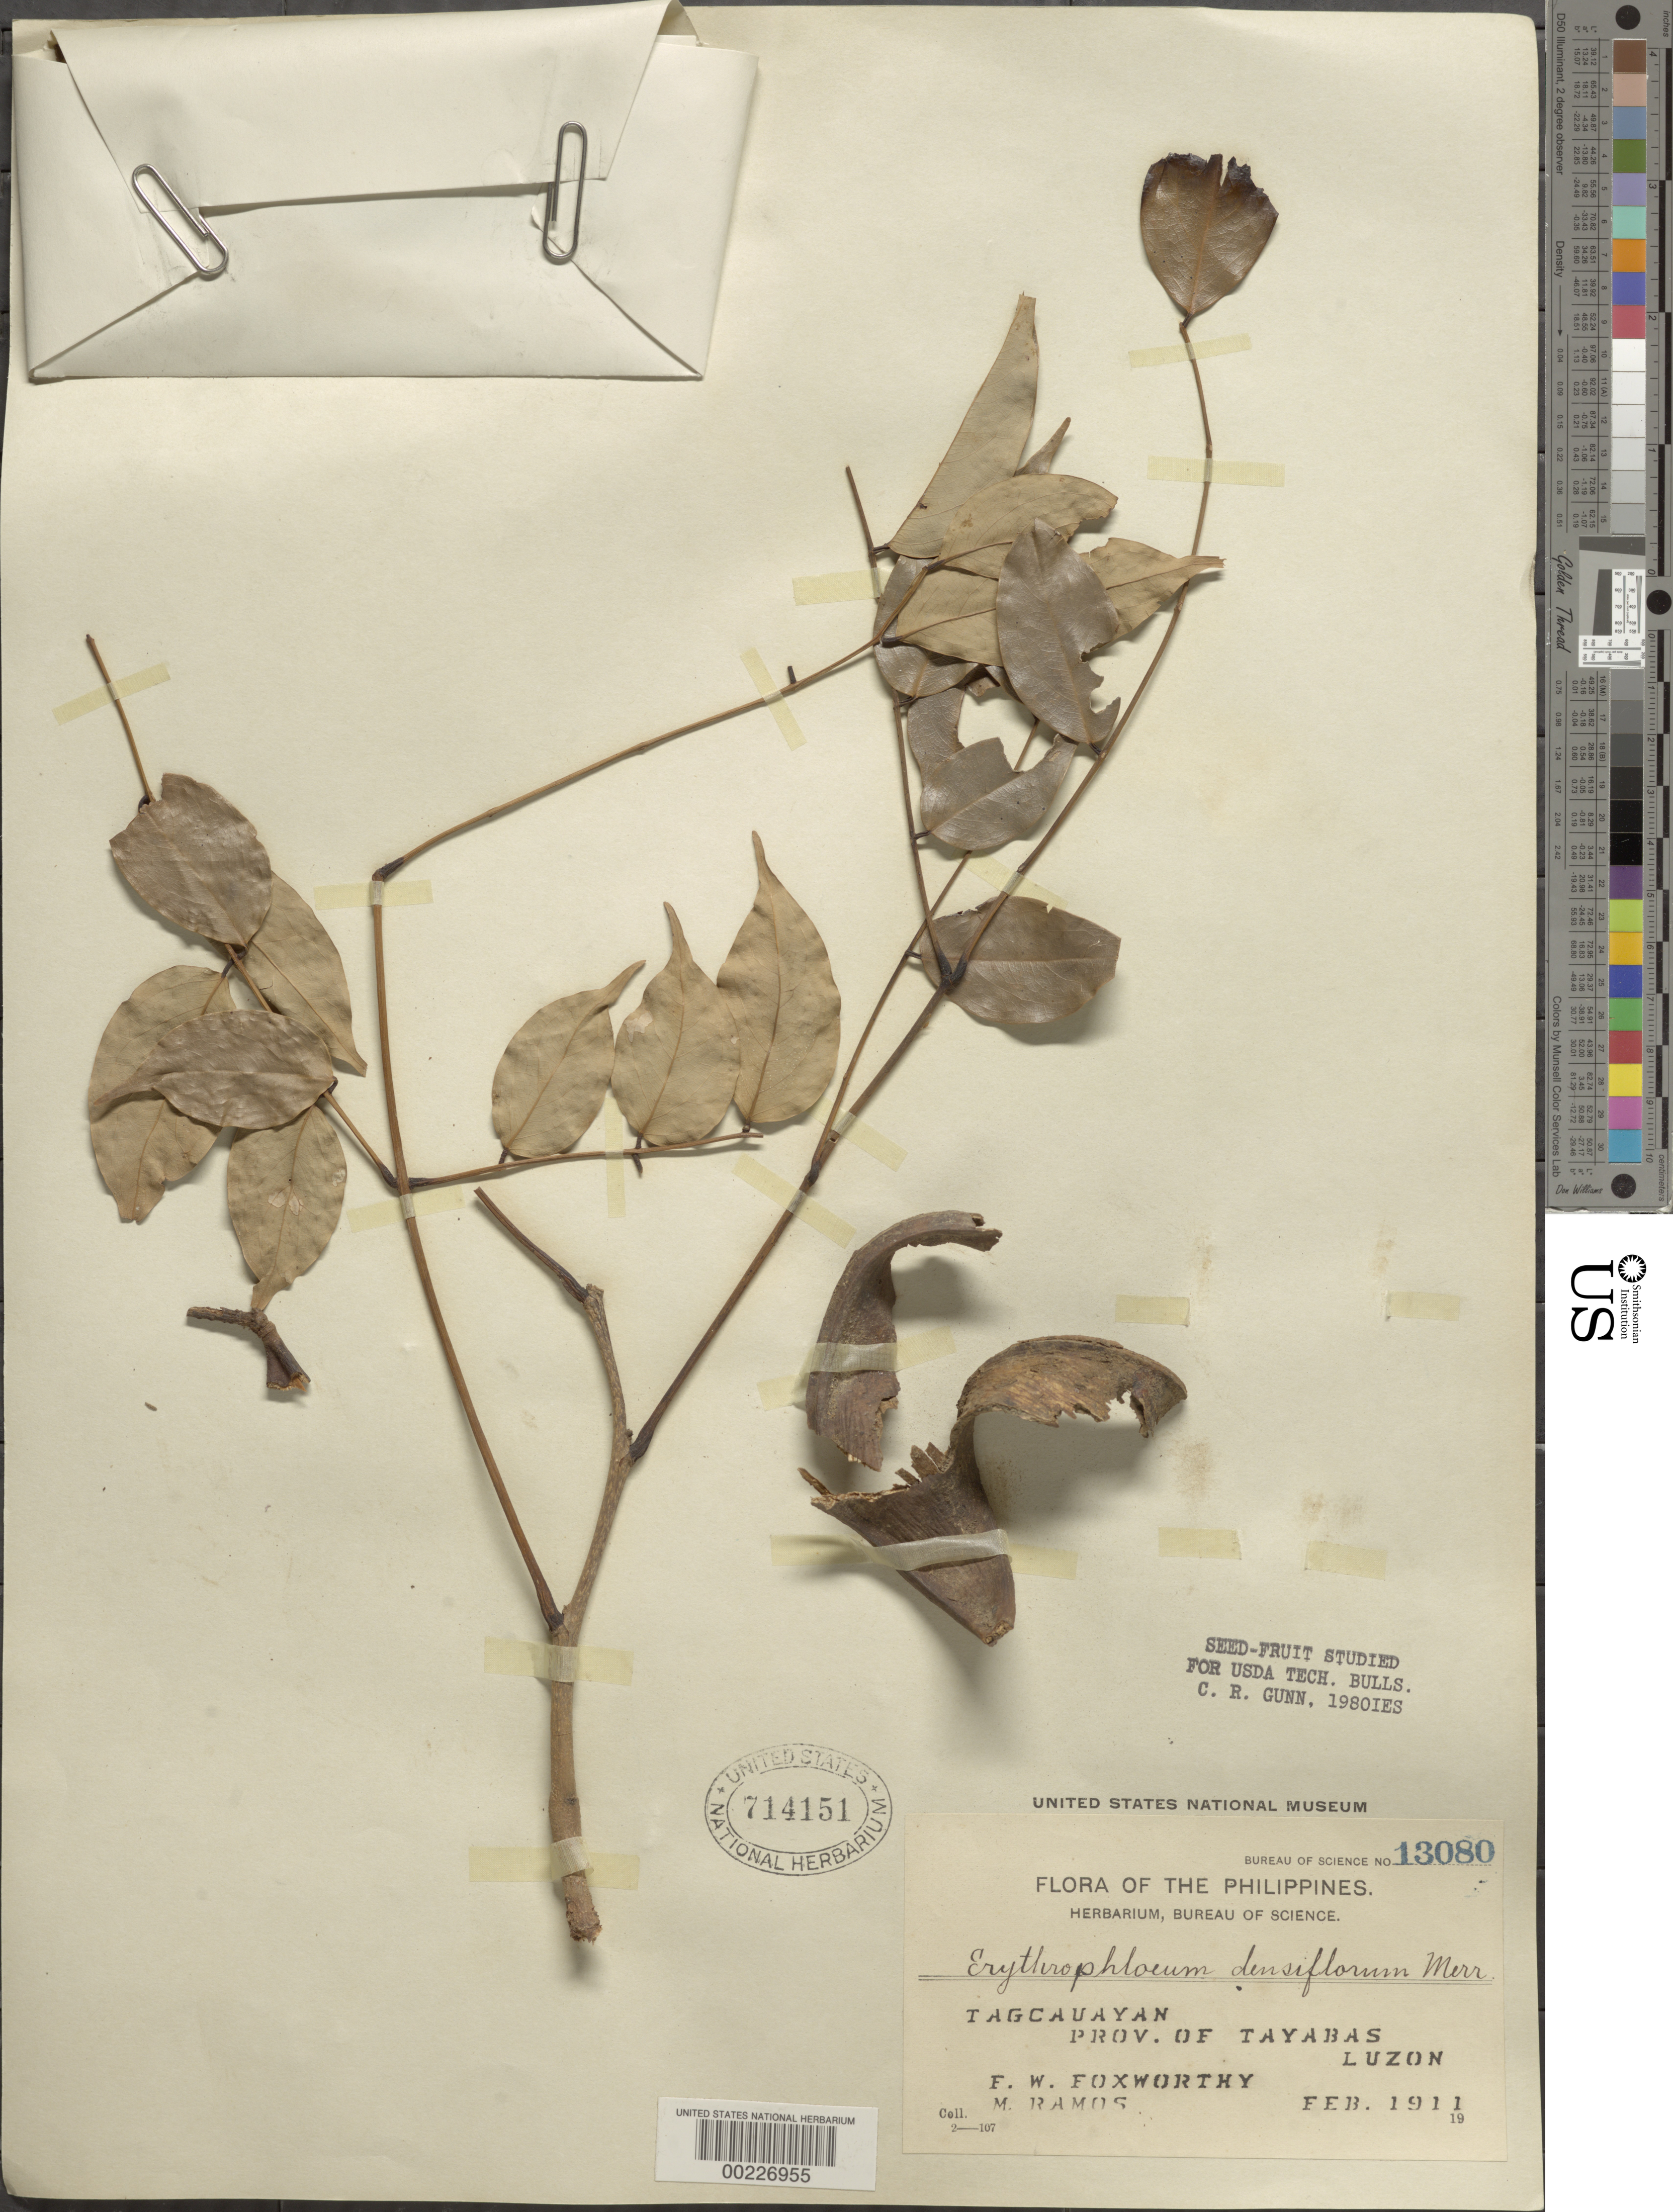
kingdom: Plantae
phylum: Tracheophyta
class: Magnoliopsida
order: Fabales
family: Fabaceae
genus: Erythrophleum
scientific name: Erythrophleum densiflorum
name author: (Elmer) Merr. & Rolfe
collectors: F. W. Foxworthy & M. Ramos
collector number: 13080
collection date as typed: Feb 1911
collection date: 1911-02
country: Philippines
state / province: Calabarzon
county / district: Quezon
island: Luzon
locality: Tayabas prov. [= quezon province]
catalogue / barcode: US 714151